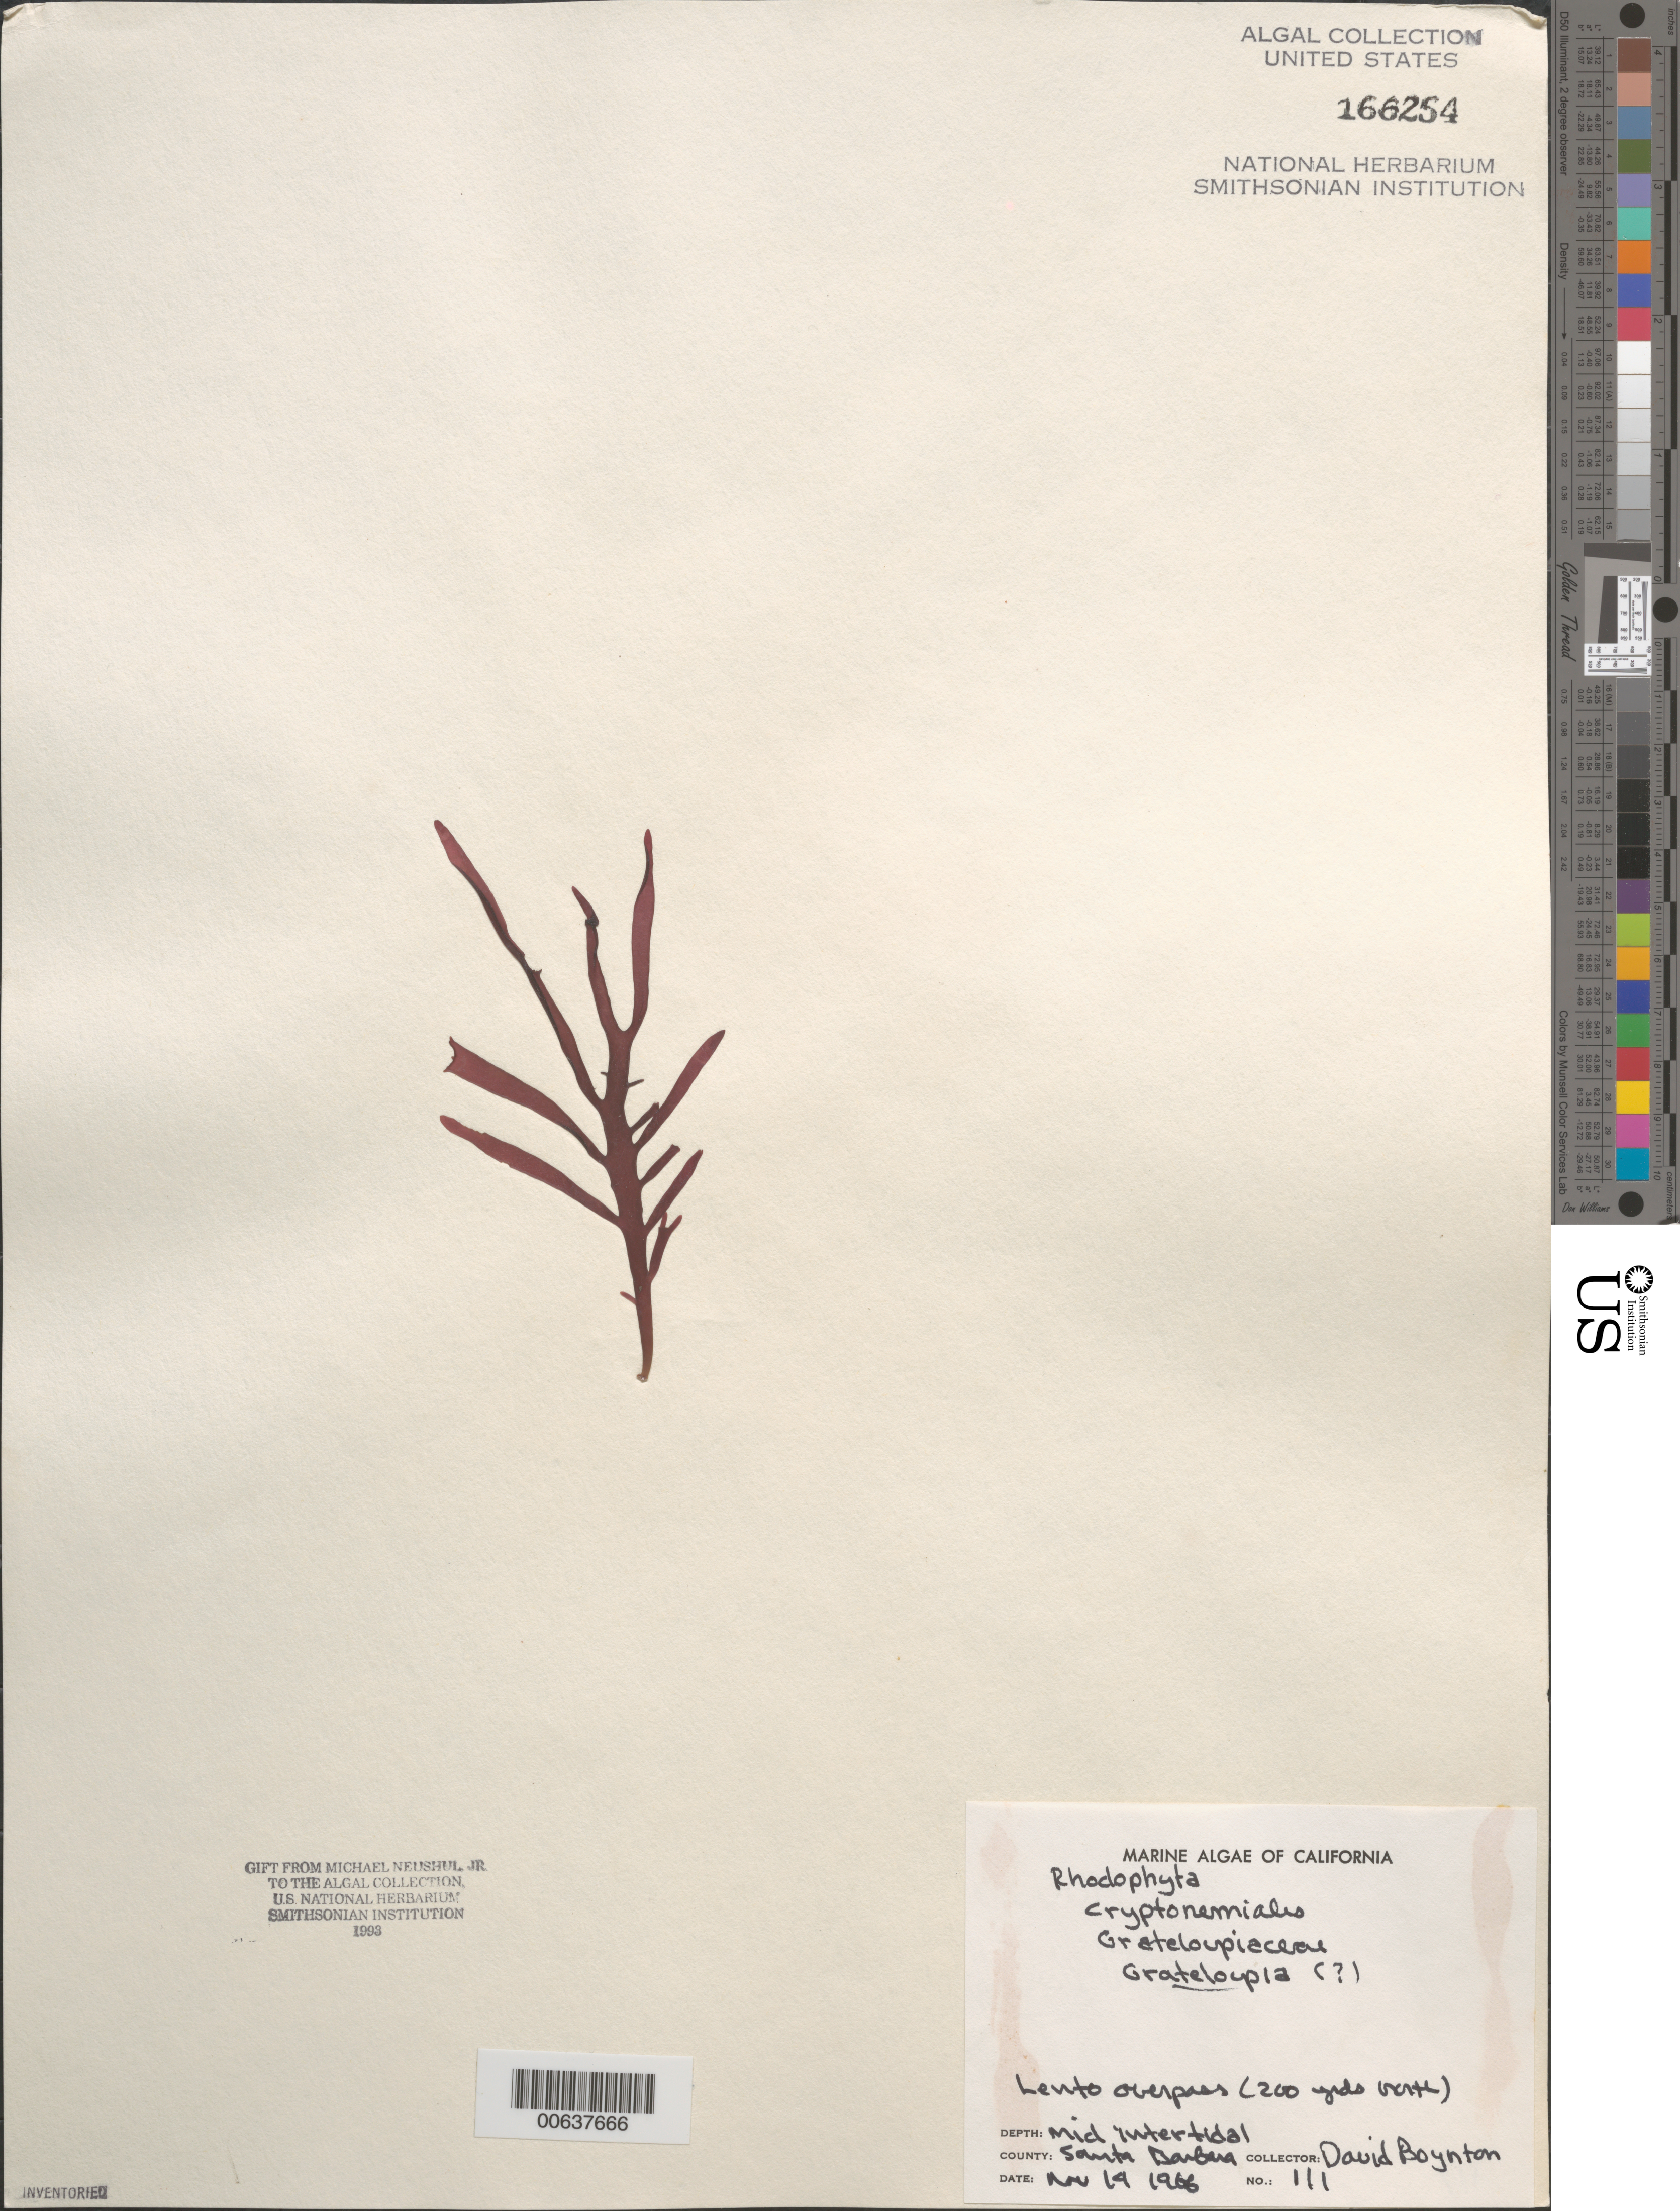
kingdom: Plantae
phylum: Rhodophyta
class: Florideophyceae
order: Halymeniales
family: Halymeniaceae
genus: Grateloupia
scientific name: Grateloupia sp.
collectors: D. Boynton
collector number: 111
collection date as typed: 14 Nov 1966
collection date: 1966-11-14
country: United States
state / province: California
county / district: Santa Barbara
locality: Lento Overpass, 200 yards north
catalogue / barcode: US 166254